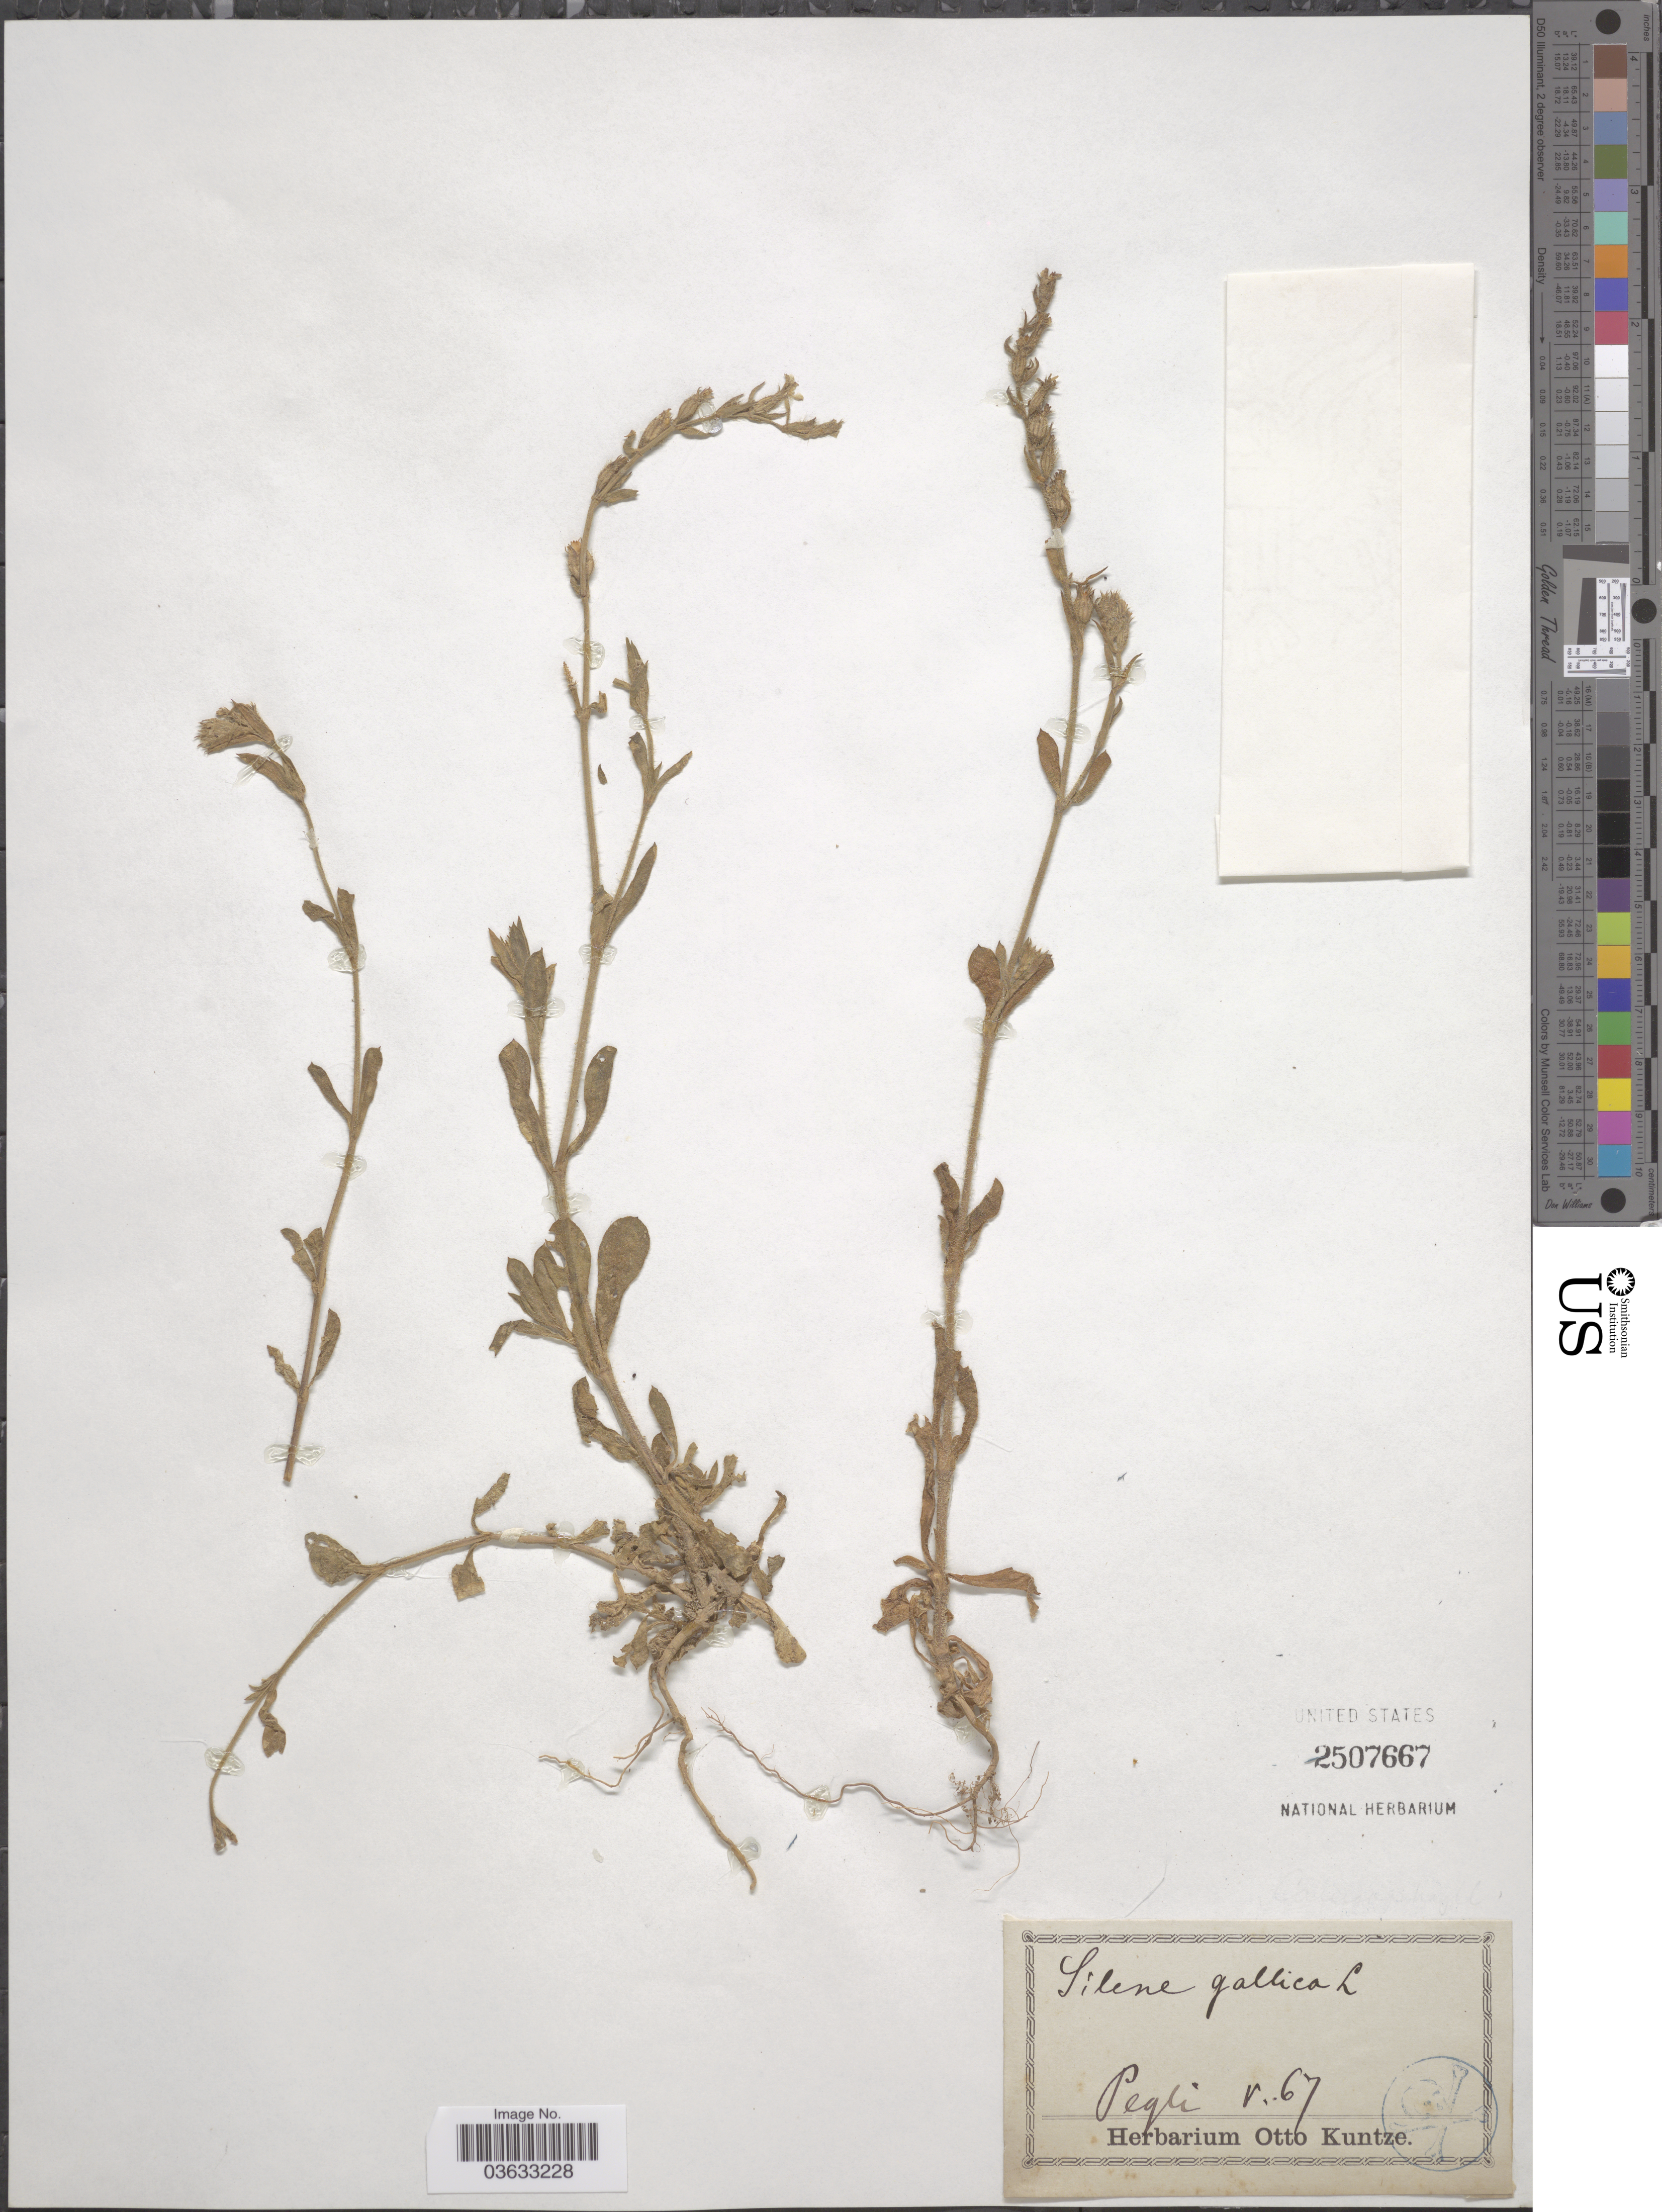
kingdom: Plantae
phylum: Tracheophyta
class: Magnoliopsida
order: Caryophyllales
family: Caryophyllaceae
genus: Silene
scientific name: Silene gallica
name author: L.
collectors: ex herb. Otto Kuntze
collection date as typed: Transcribed d/m/y: /5/67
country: Italy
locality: Pegli.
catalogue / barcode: US 2507667